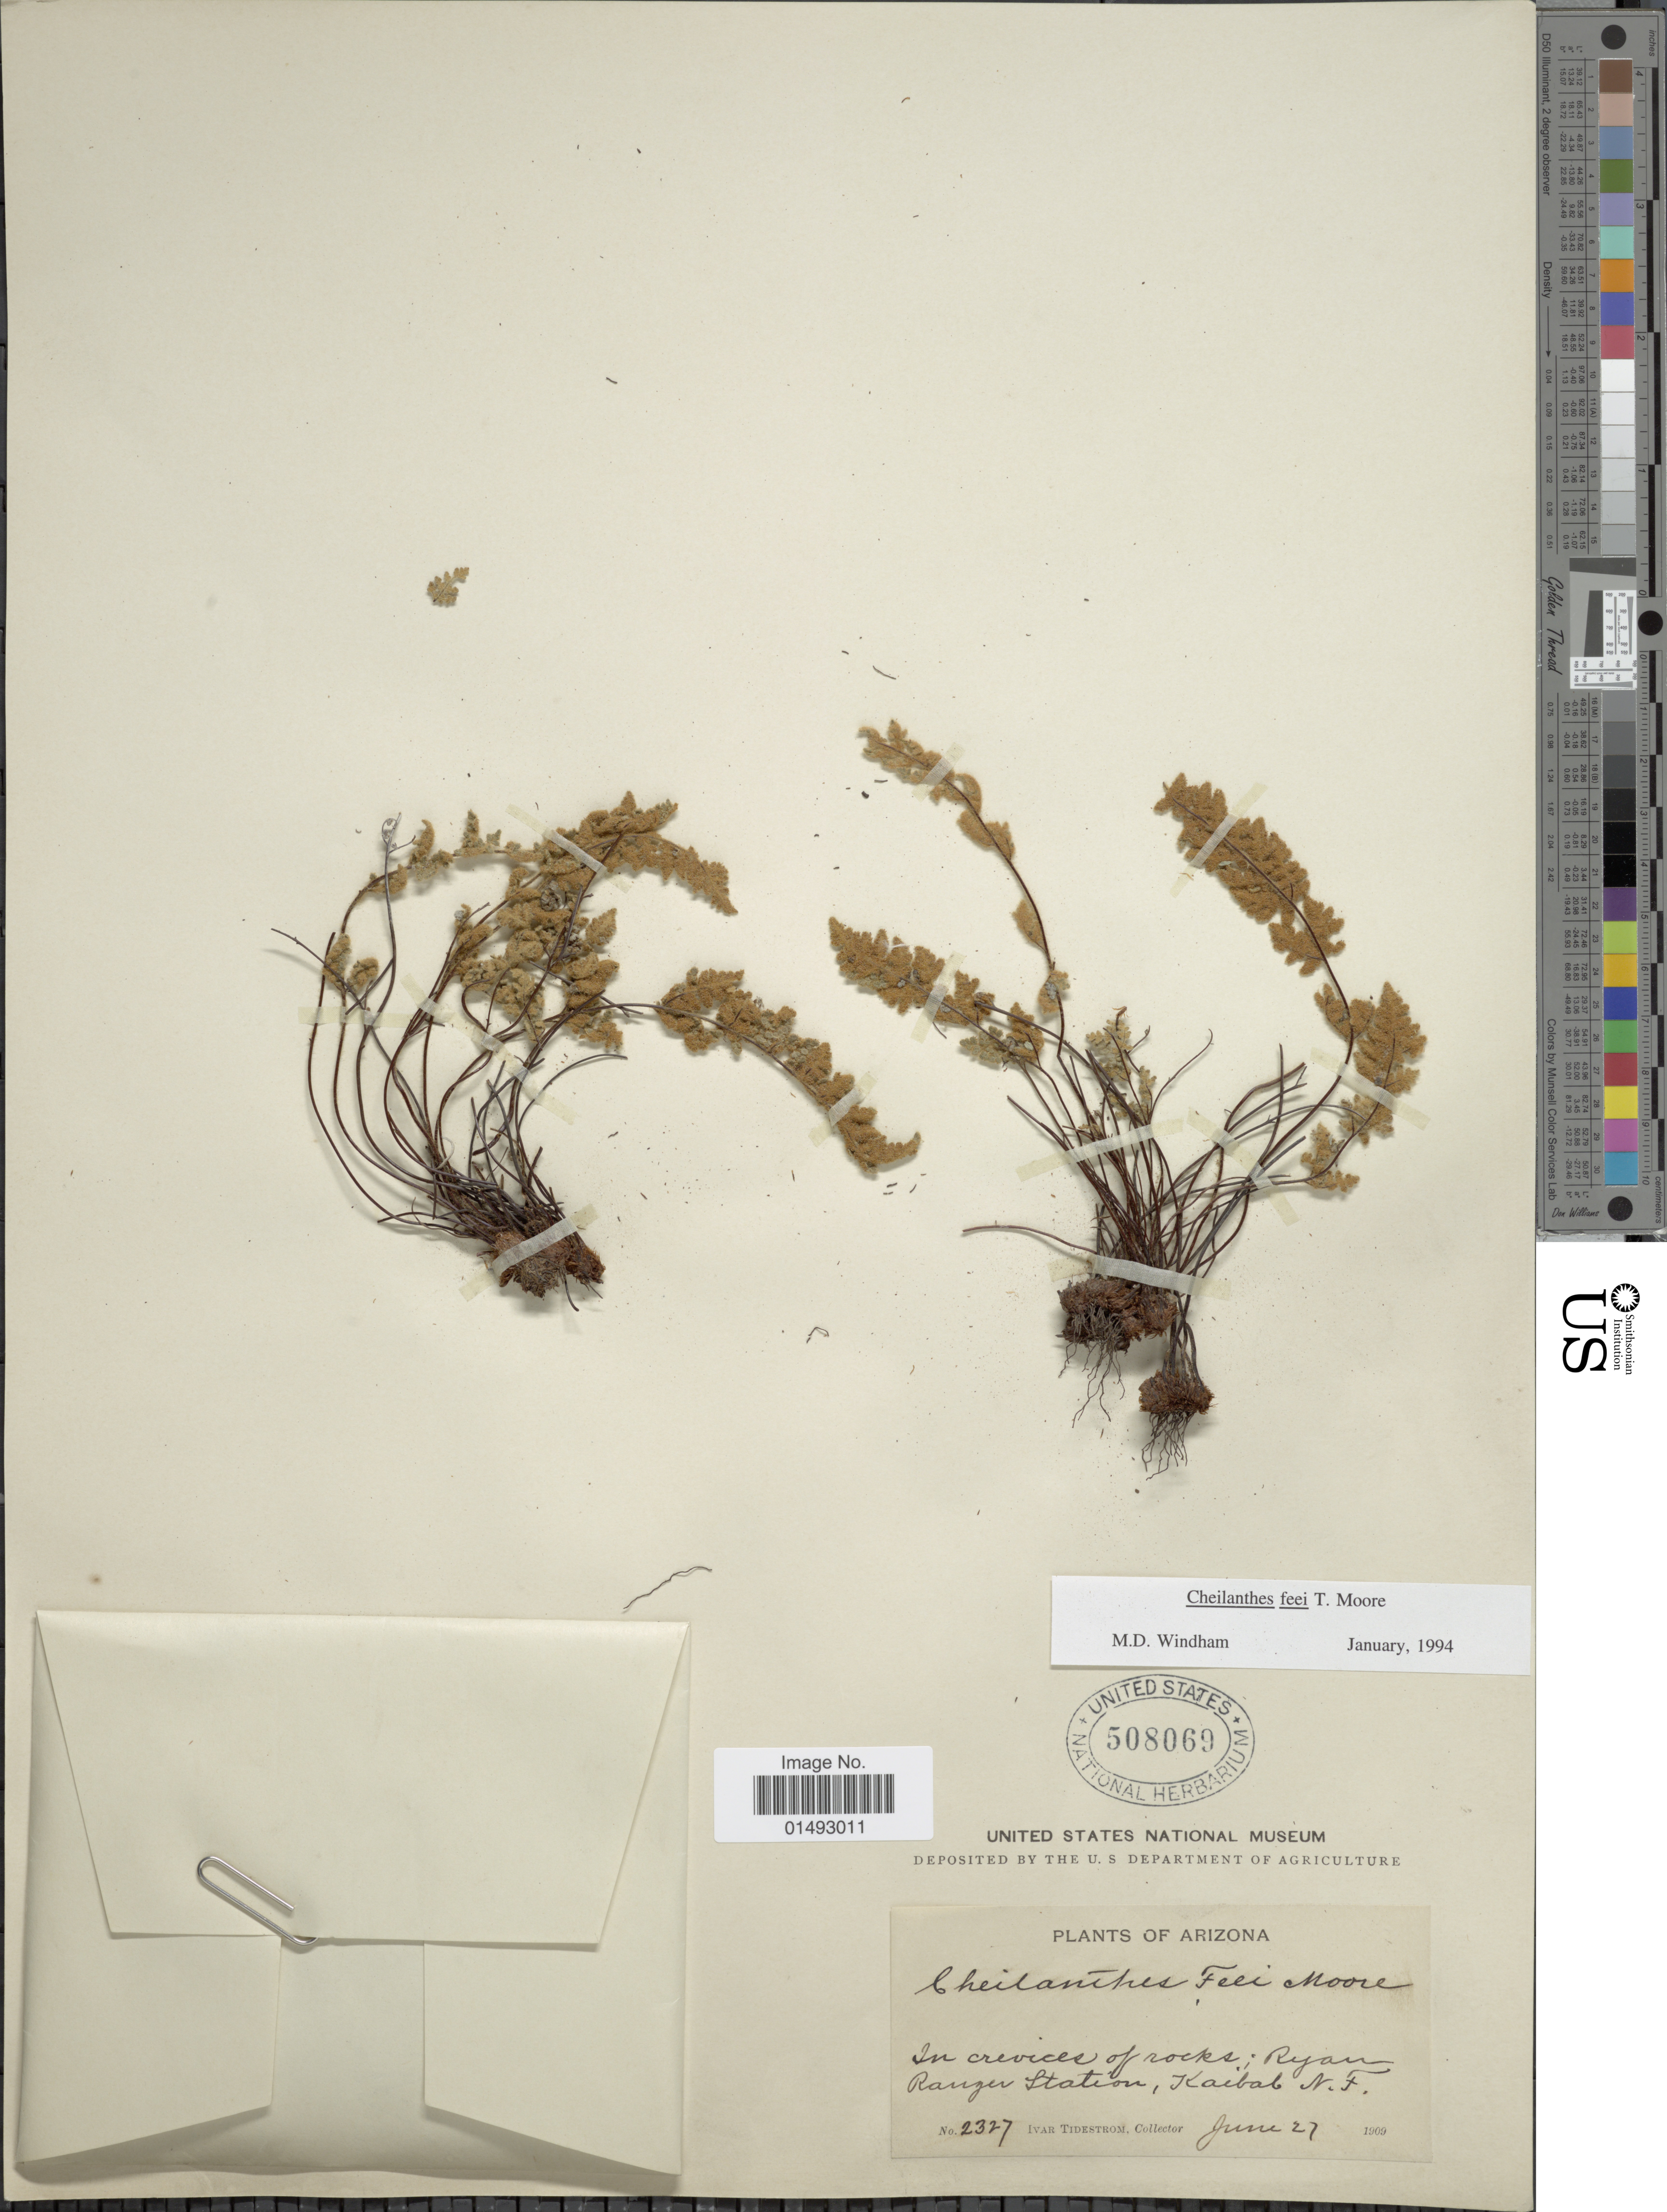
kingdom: Plantae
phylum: Tracheophyta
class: Polypodiopsida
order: Polypodiales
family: Pteridaceae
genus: Myriopteris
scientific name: Myriopteris gracilis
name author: Fée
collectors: I. F. Tidestrom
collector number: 2327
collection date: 1909-06-27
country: United States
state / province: Arizona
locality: In crevices of rocks; Ryan Ranger Station, Kaibab N.F.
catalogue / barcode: US 508069